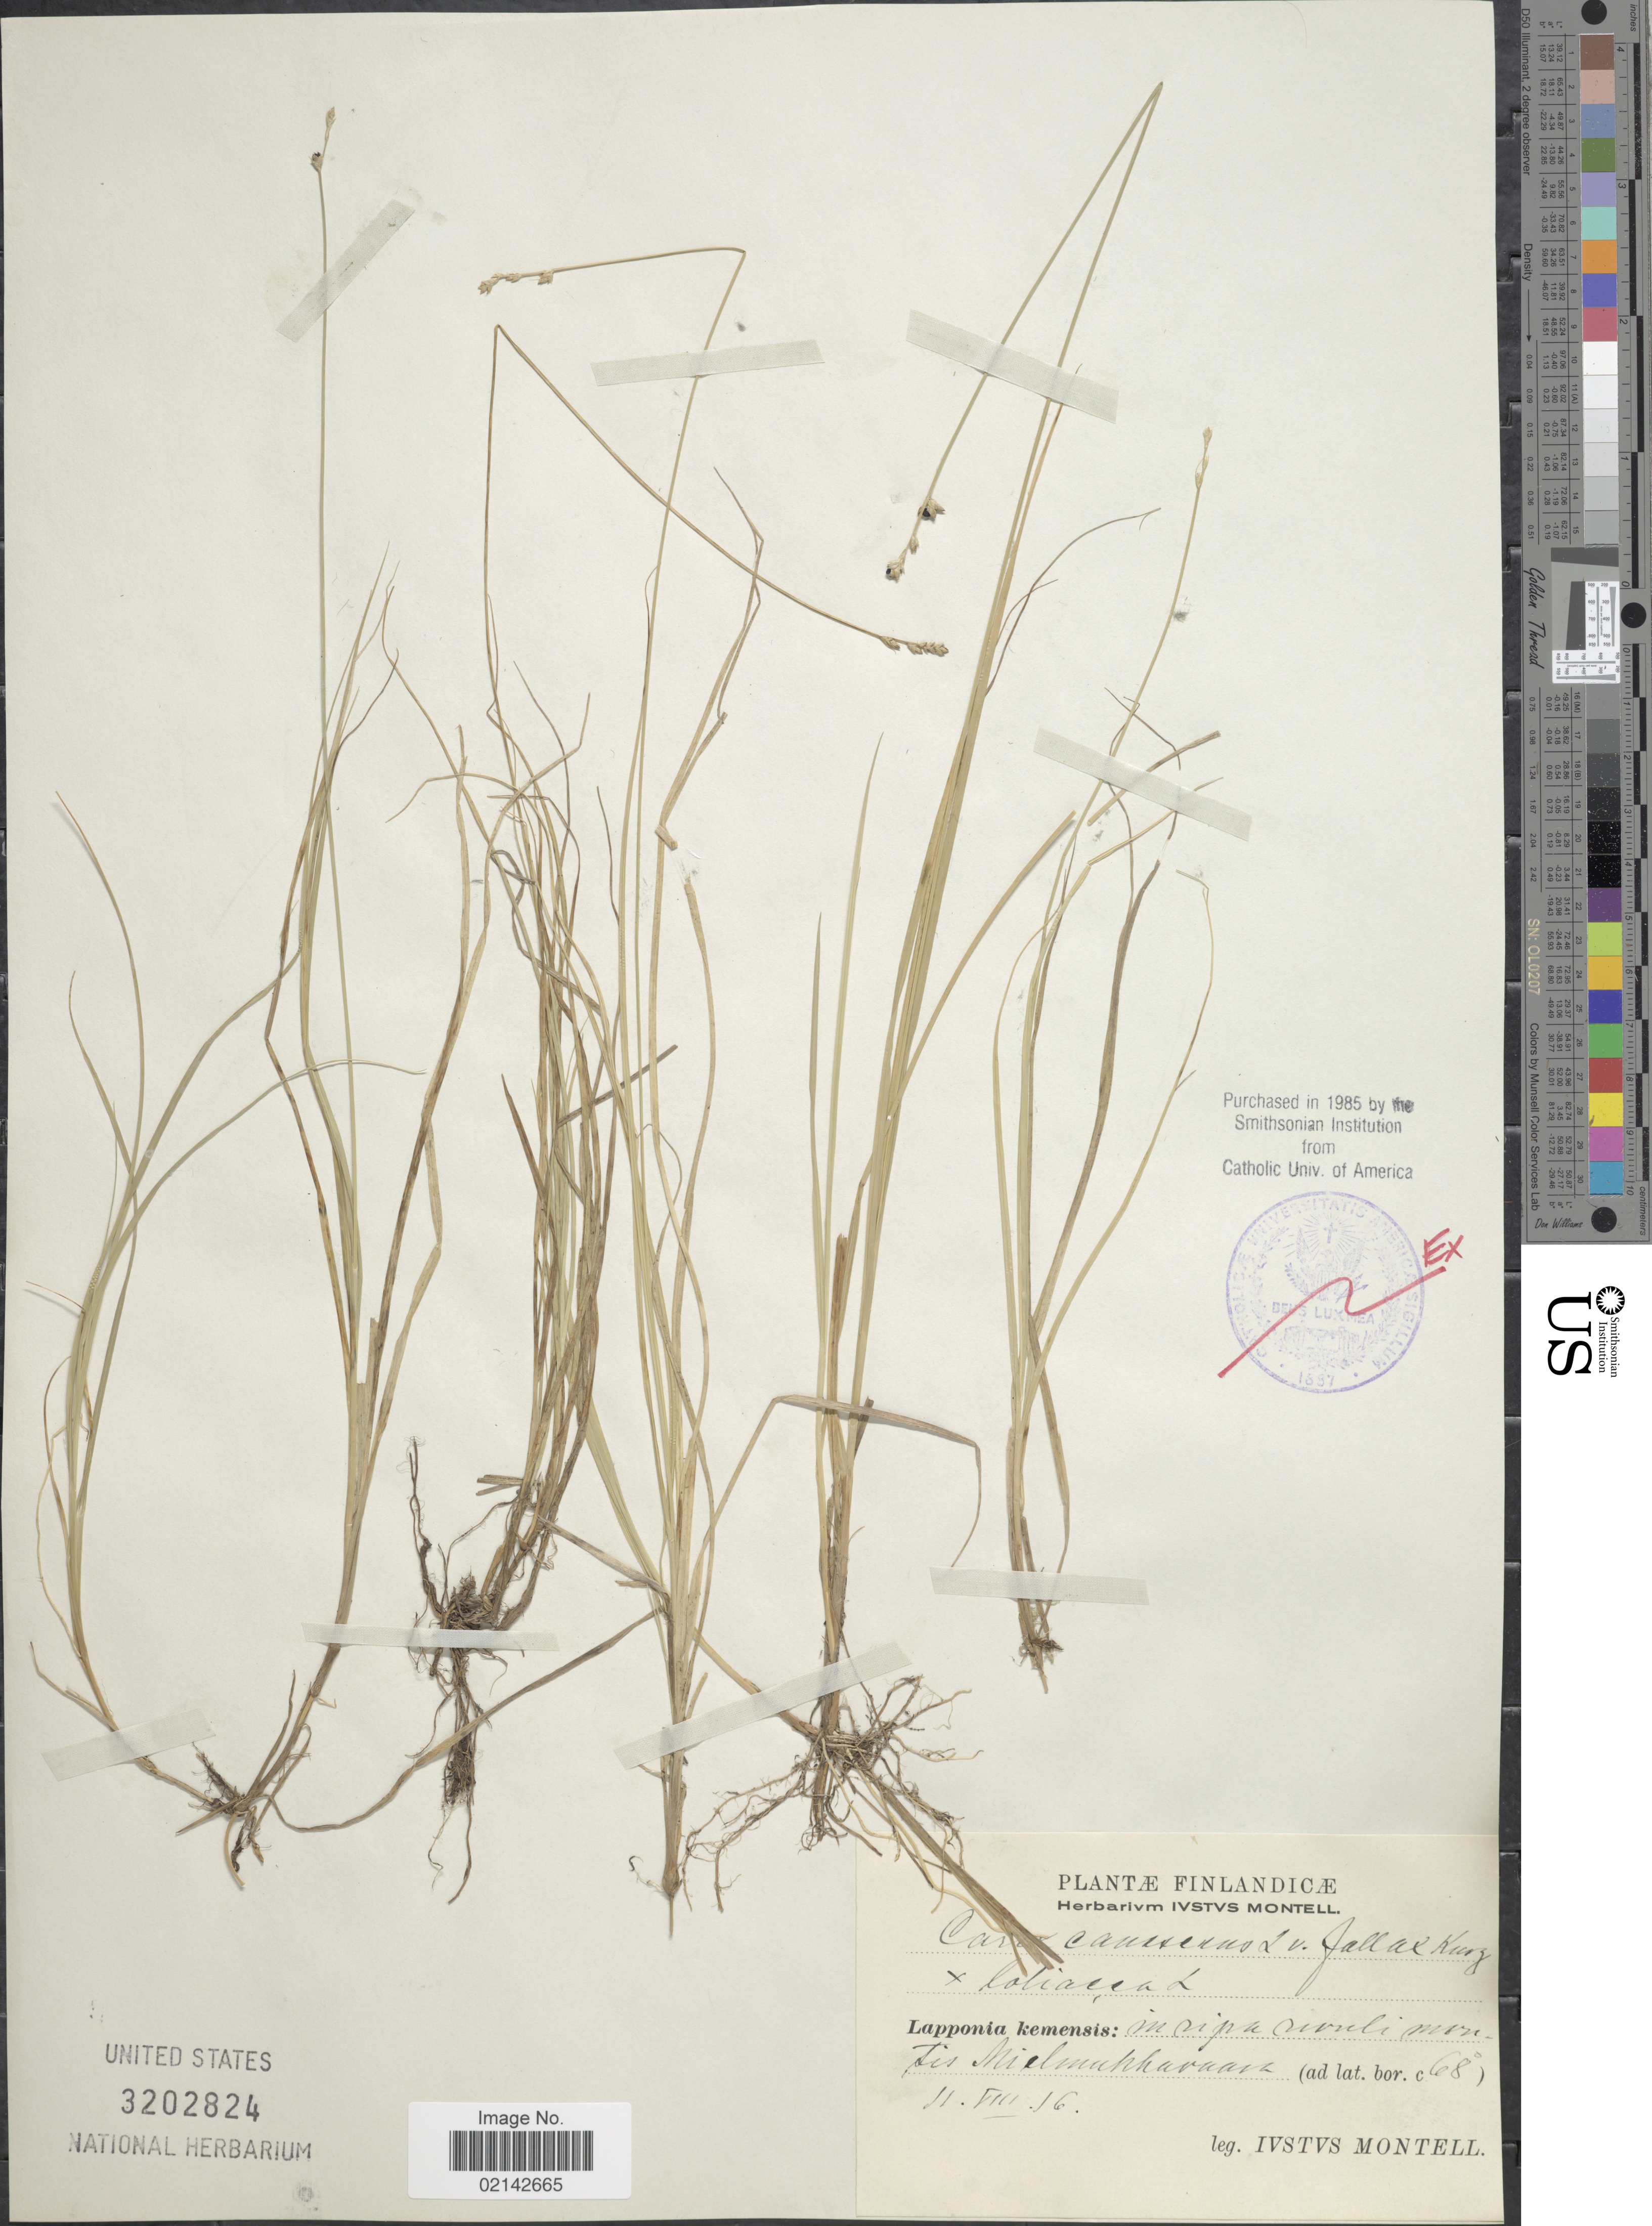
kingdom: Plantae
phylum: Tracheophyta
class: Liliopsida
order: Poales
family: Cyperaceae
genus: Carex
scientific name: Carex canescens var. canescens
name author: L.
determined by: Strong, Mark T., (BOT), Smithsonian Institution - National Museum of Natural History (UNITED STATES)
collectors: I. Montell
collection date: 1916-08-11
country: Finland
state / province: Lappi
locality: Finlandicae, Lapponia kemensis: Muonio, in ripa rivuli montis Mielmukkajarvi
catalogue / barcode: US 3202824